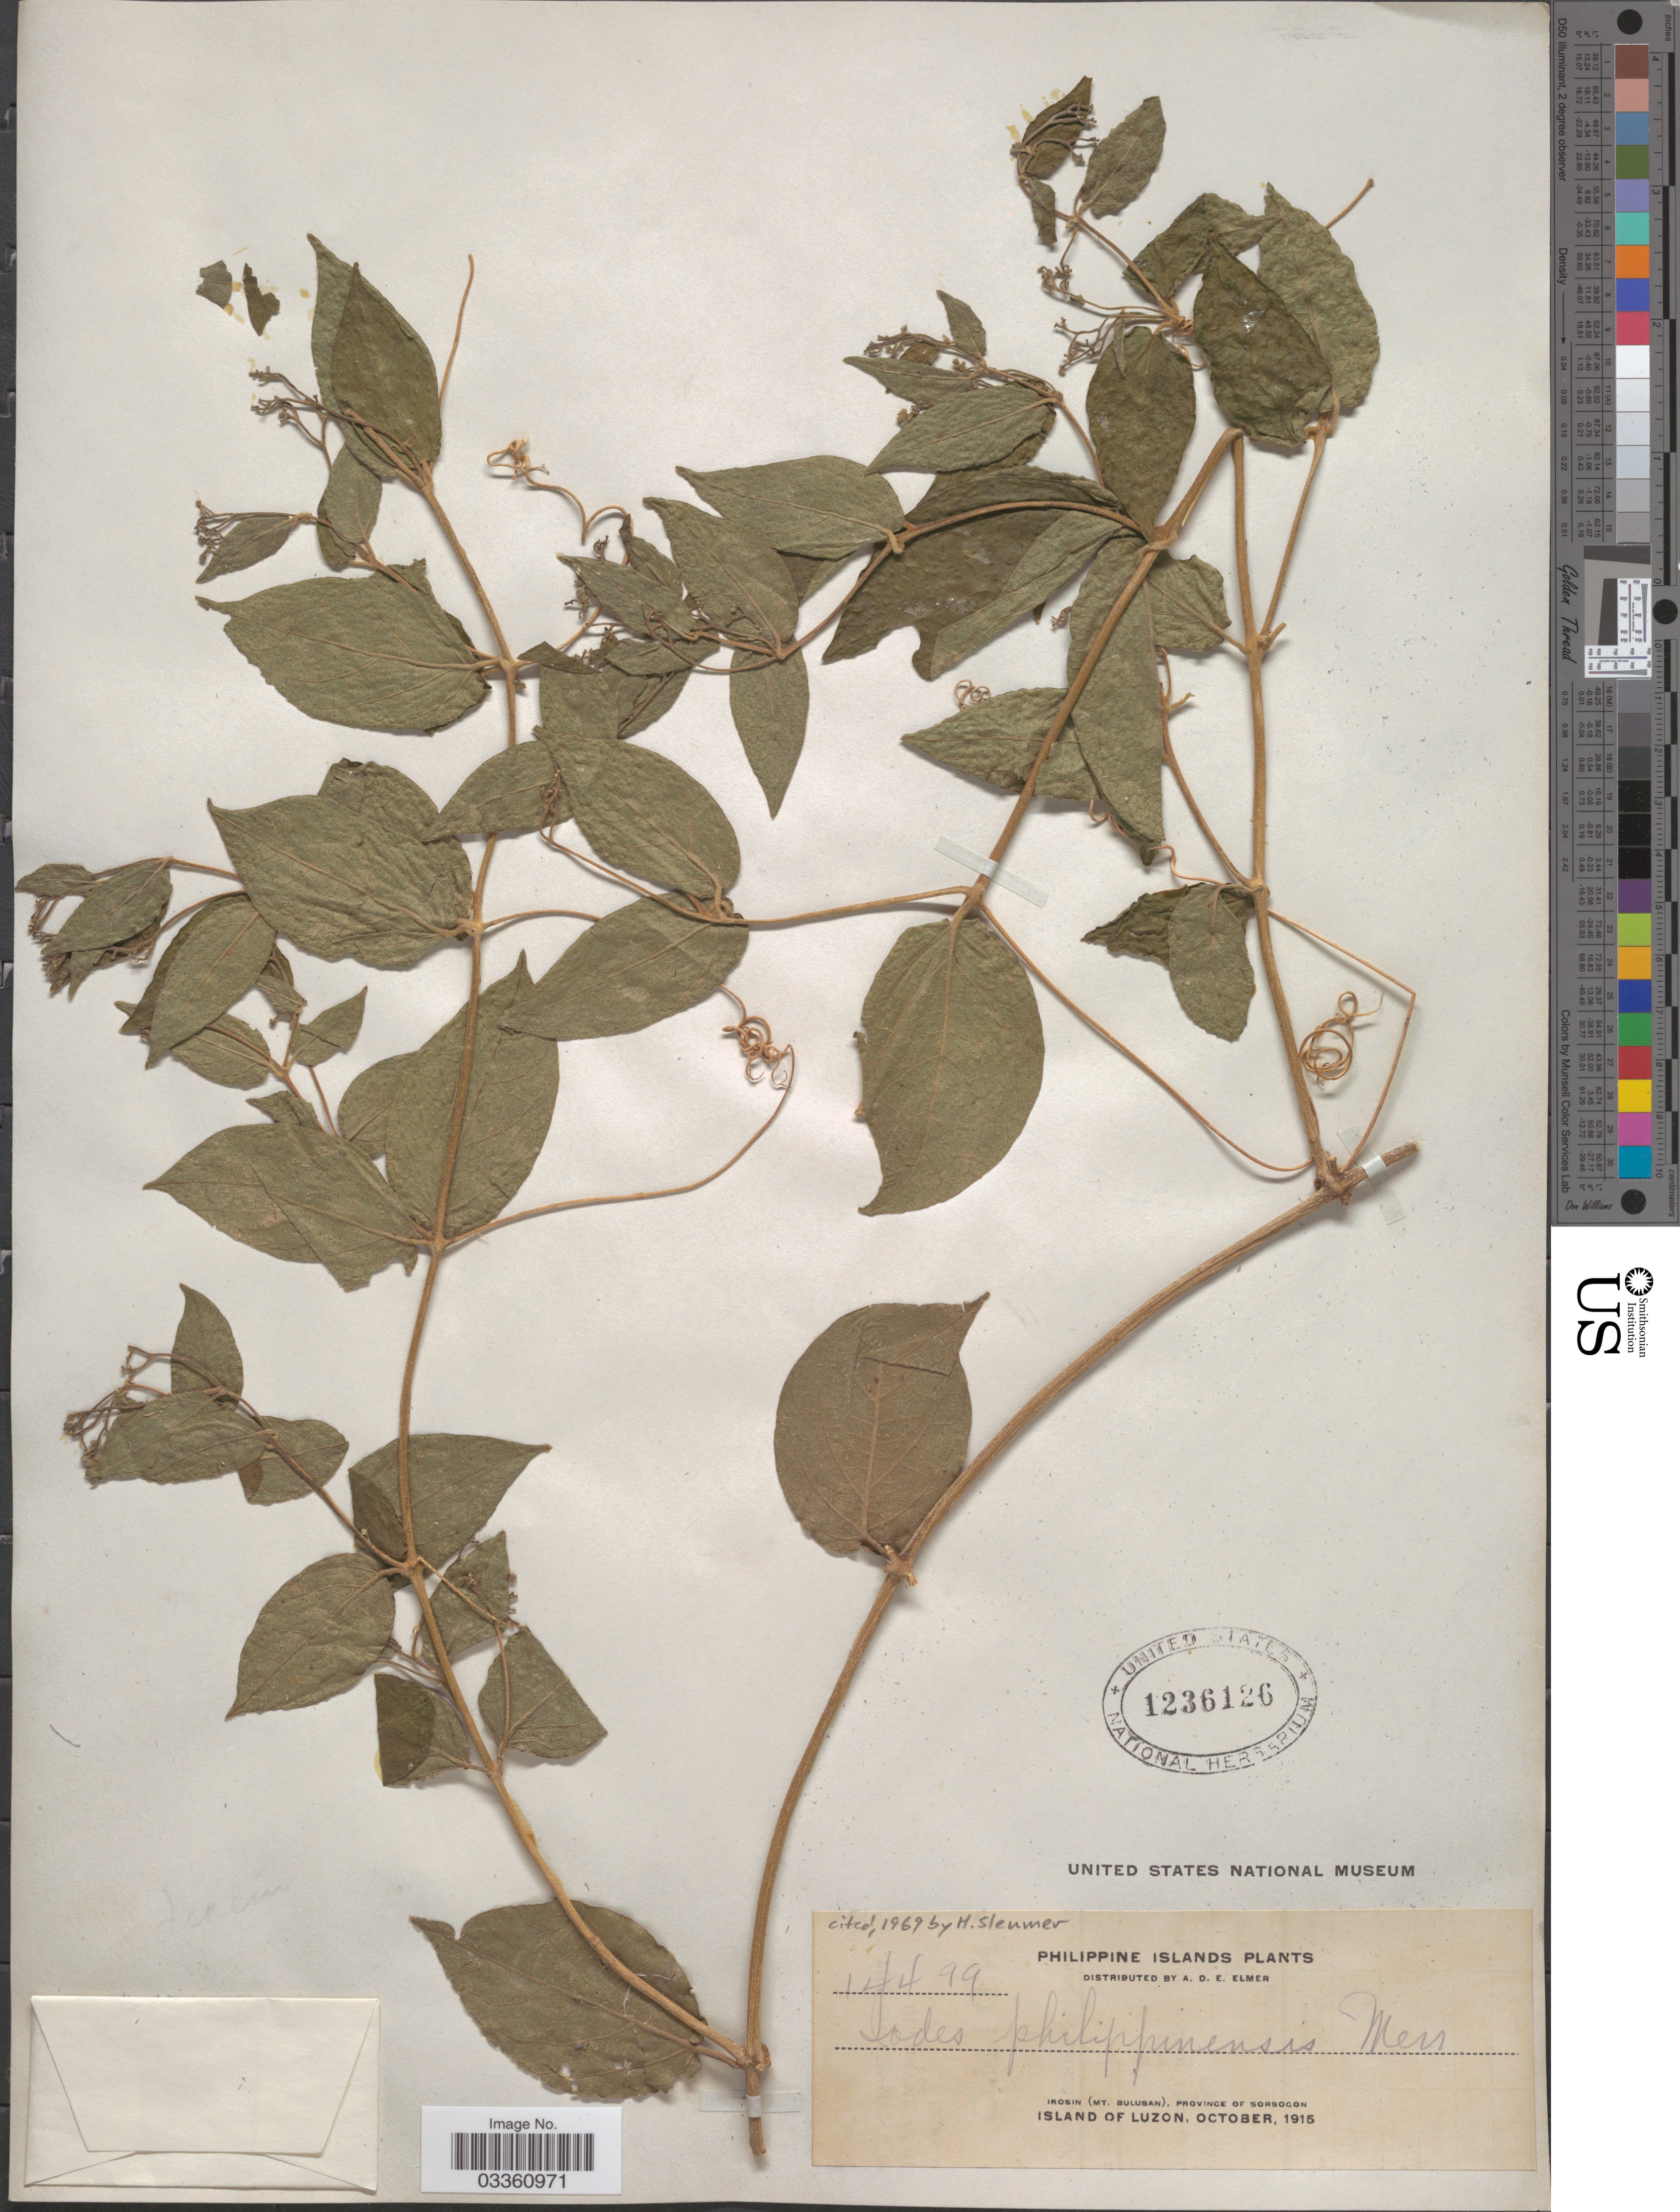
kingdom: Plantae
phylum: Tracheophyta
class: Magnoliopsida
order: Icacinales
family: Icacinaceae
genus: Iodes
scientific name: Iodes philippinensis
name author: Merr.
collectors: A. D. E. Elmer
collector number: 14499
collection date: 1915-10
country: Philippines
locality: Philippine Islands. Irosin (Mt Bulusan), Province of Sorsogon. Island of Luzon.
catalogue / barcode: US 1236126